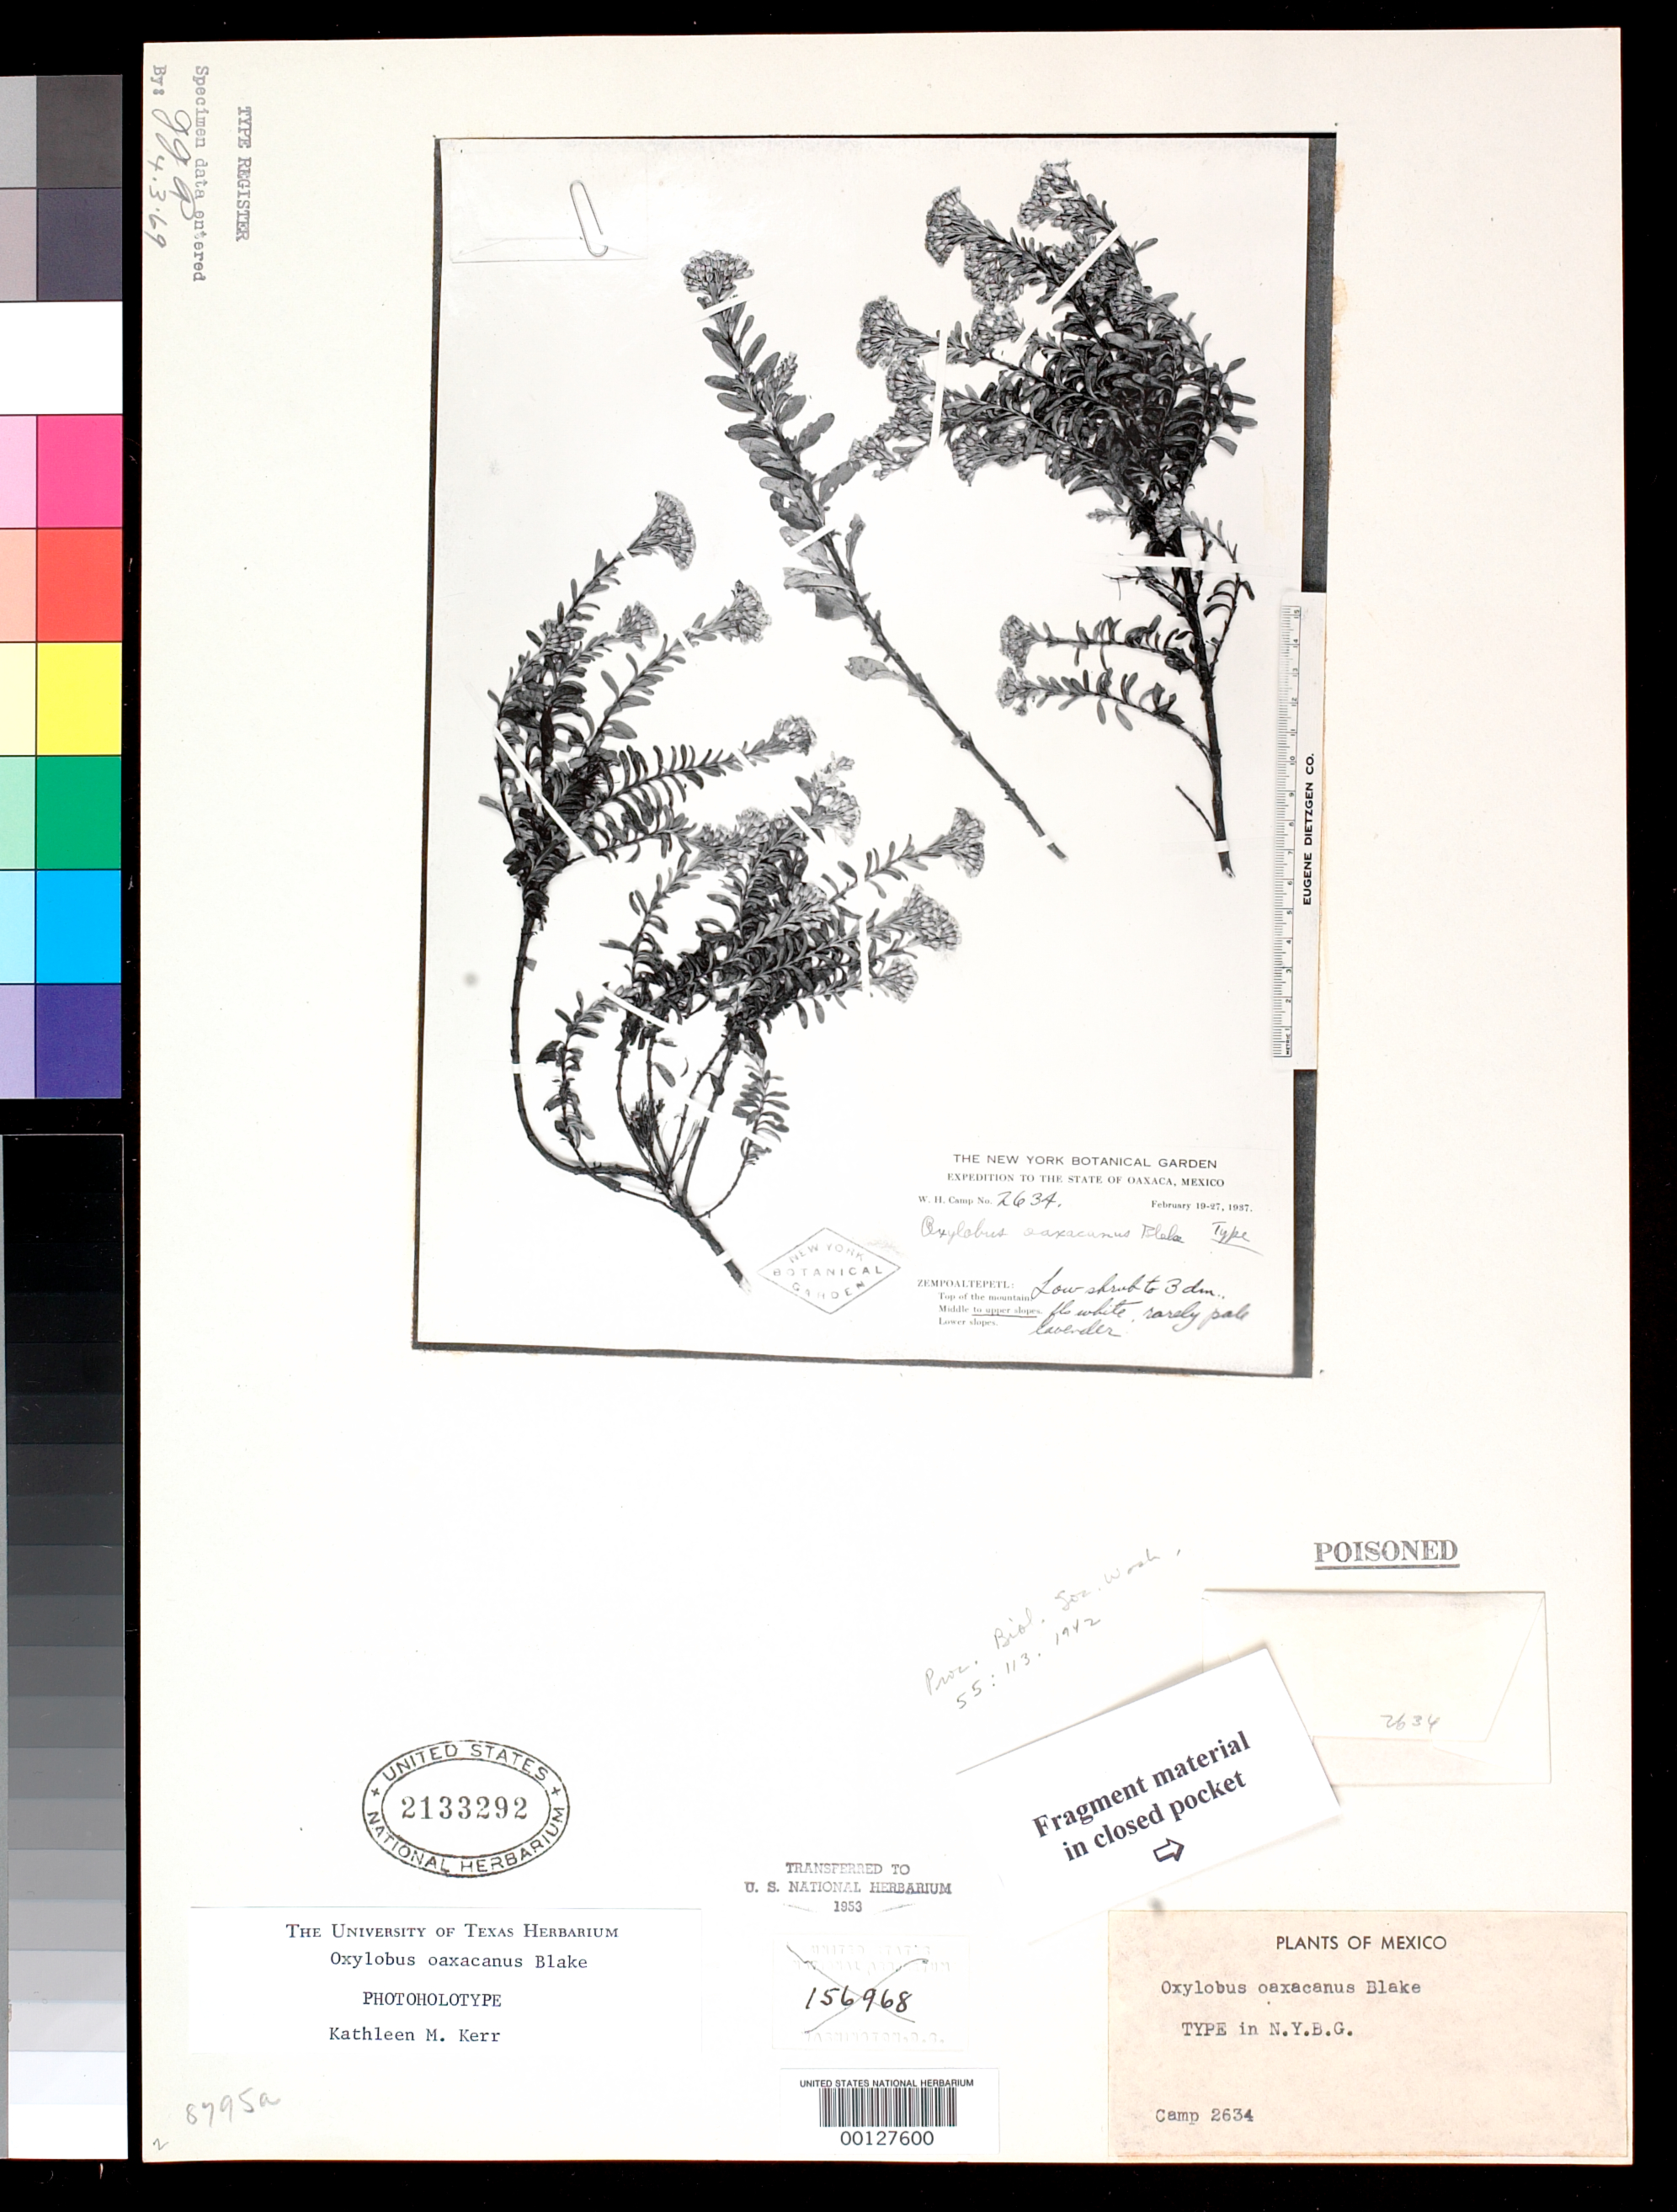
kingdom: Plantae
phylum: Tracheophyta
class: Magnoliopsida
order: Asterales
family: Asteraceae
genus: Oxylobus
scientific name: Oxylobus oaxacanus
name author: S.F. Blake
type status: Type Fragment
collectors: W. H. Camp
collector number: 2634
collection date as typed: Feb 1937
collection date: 1937-02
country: Mexico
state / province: Oaxaca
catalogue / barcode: US 2133292